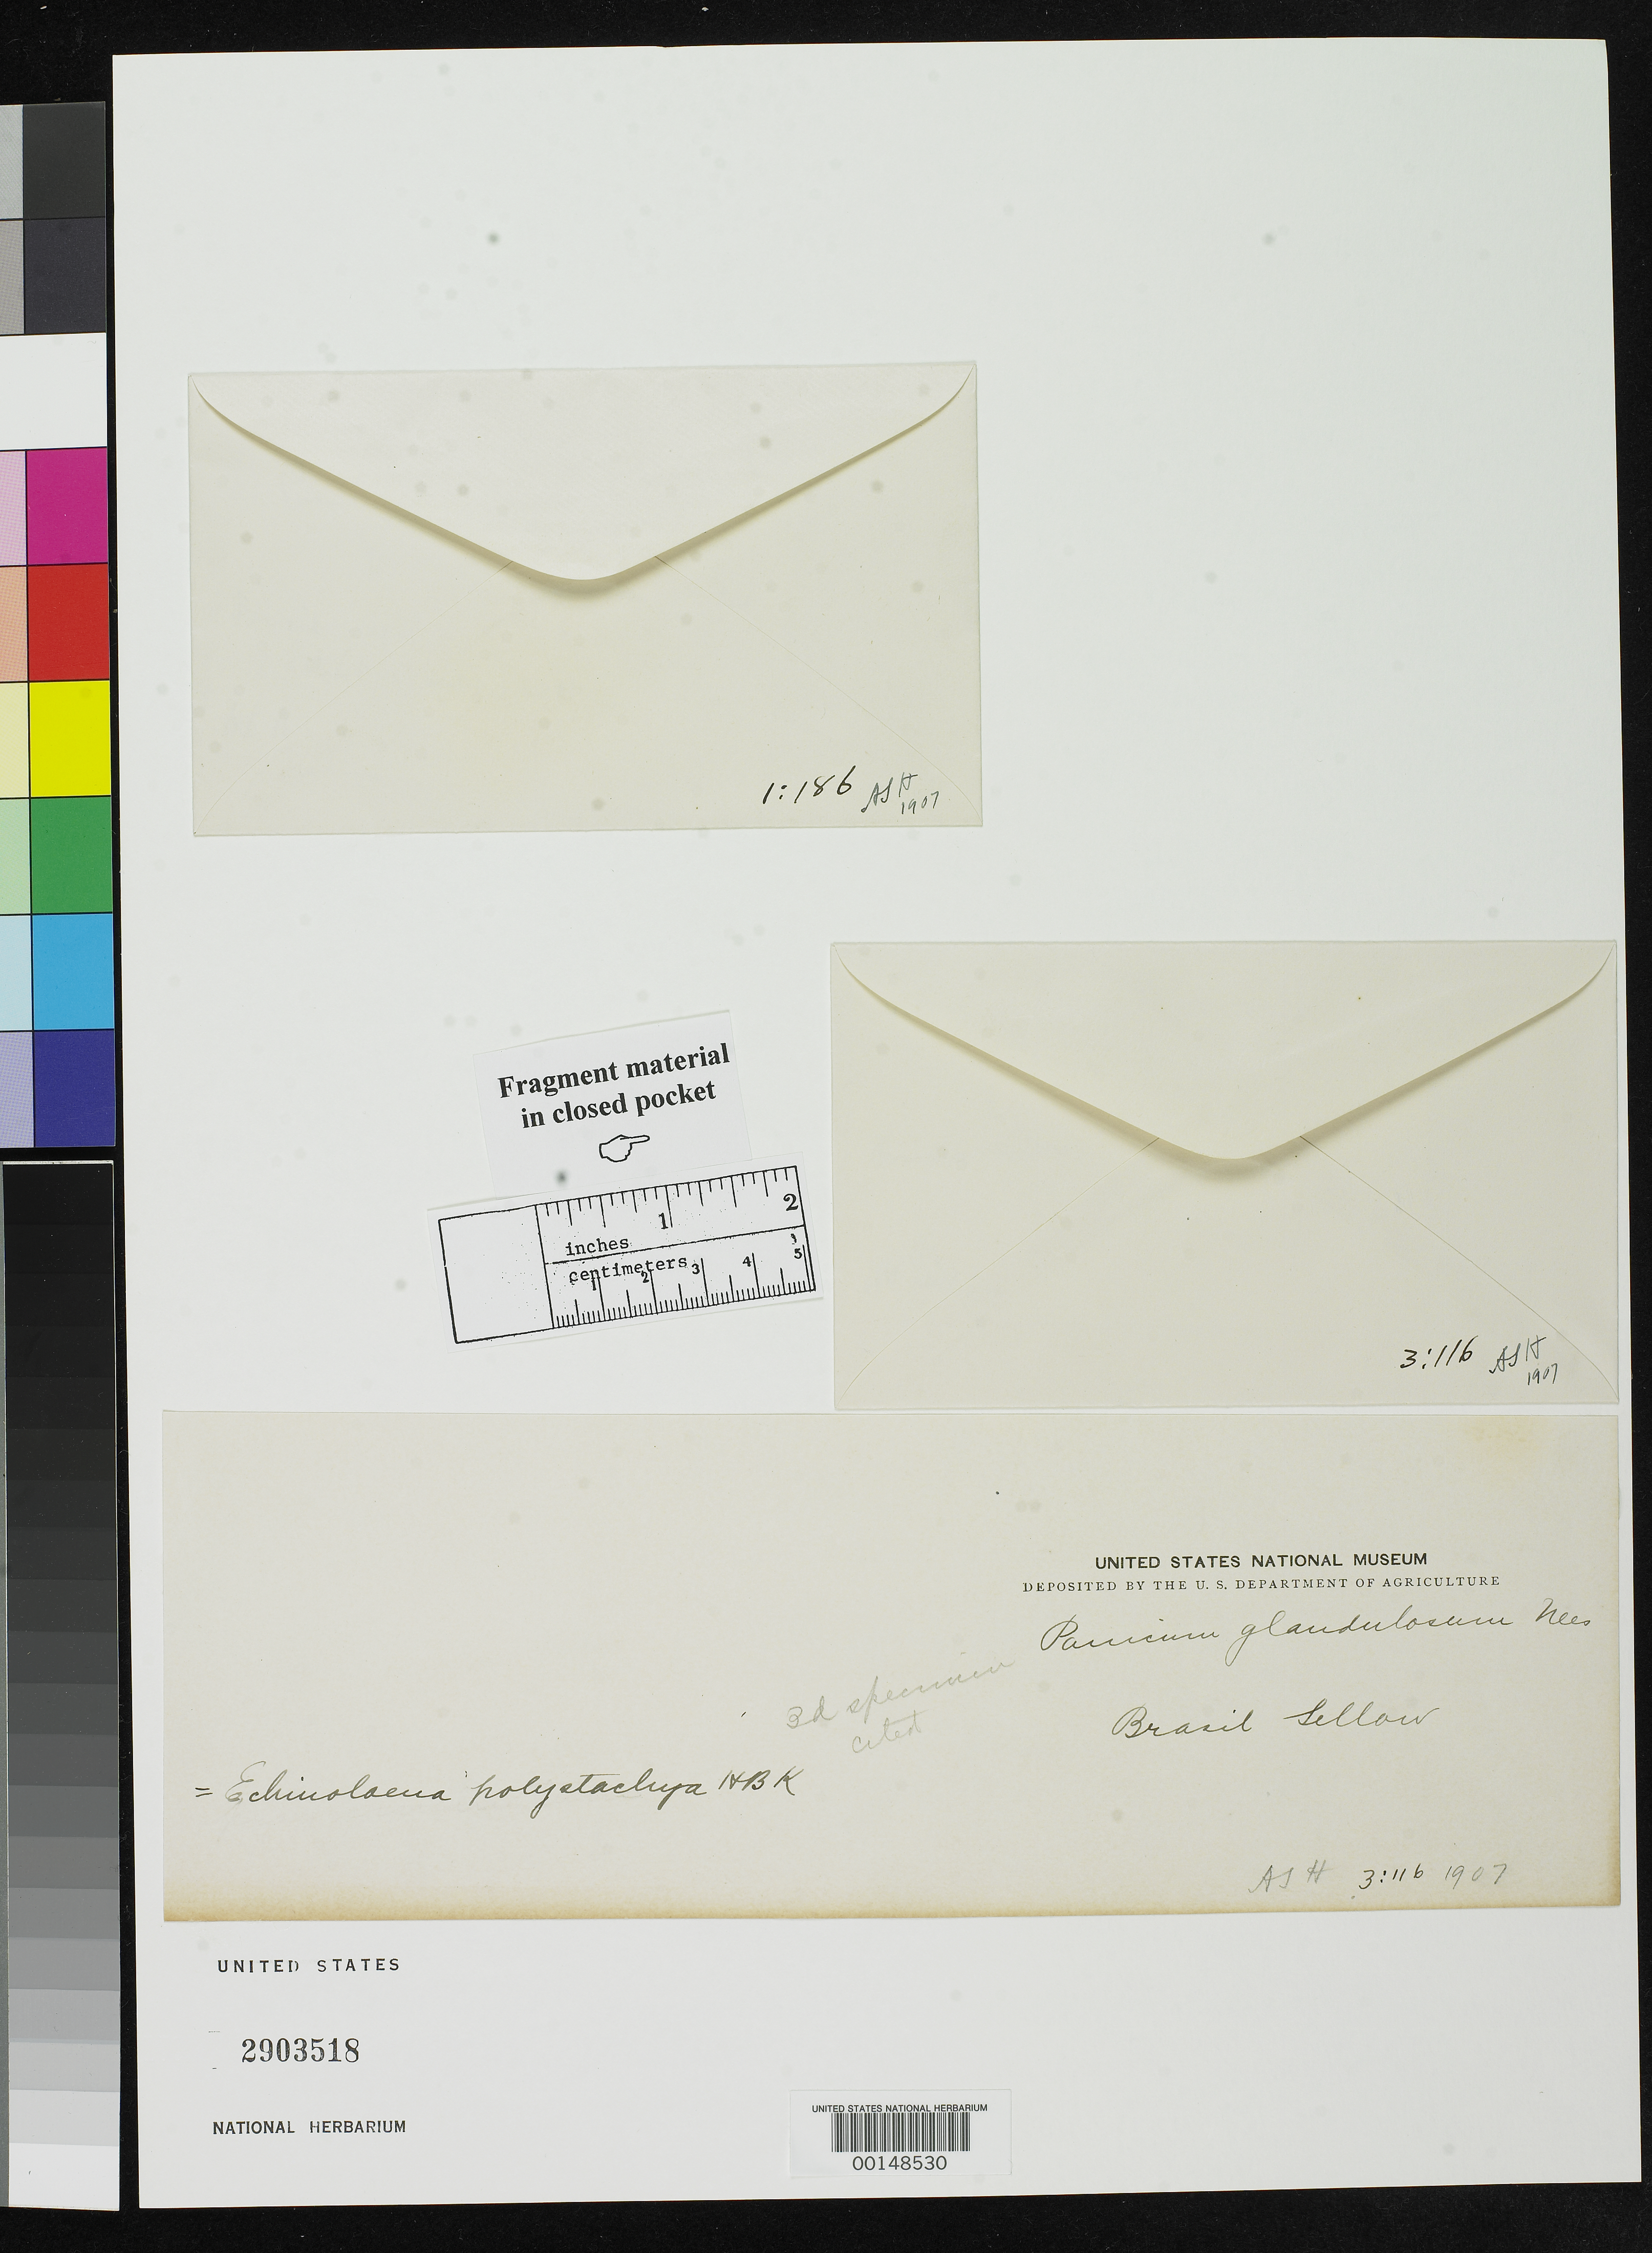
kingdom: Plantae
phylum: Tracheophyta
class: Liliopsida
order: Poales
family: Poaceae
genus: Panicum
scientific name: Panicum glandulosum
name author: Nees in Mart.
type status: Type Fragment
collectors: F. Sellow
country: Brazil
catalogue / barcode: US 2903518